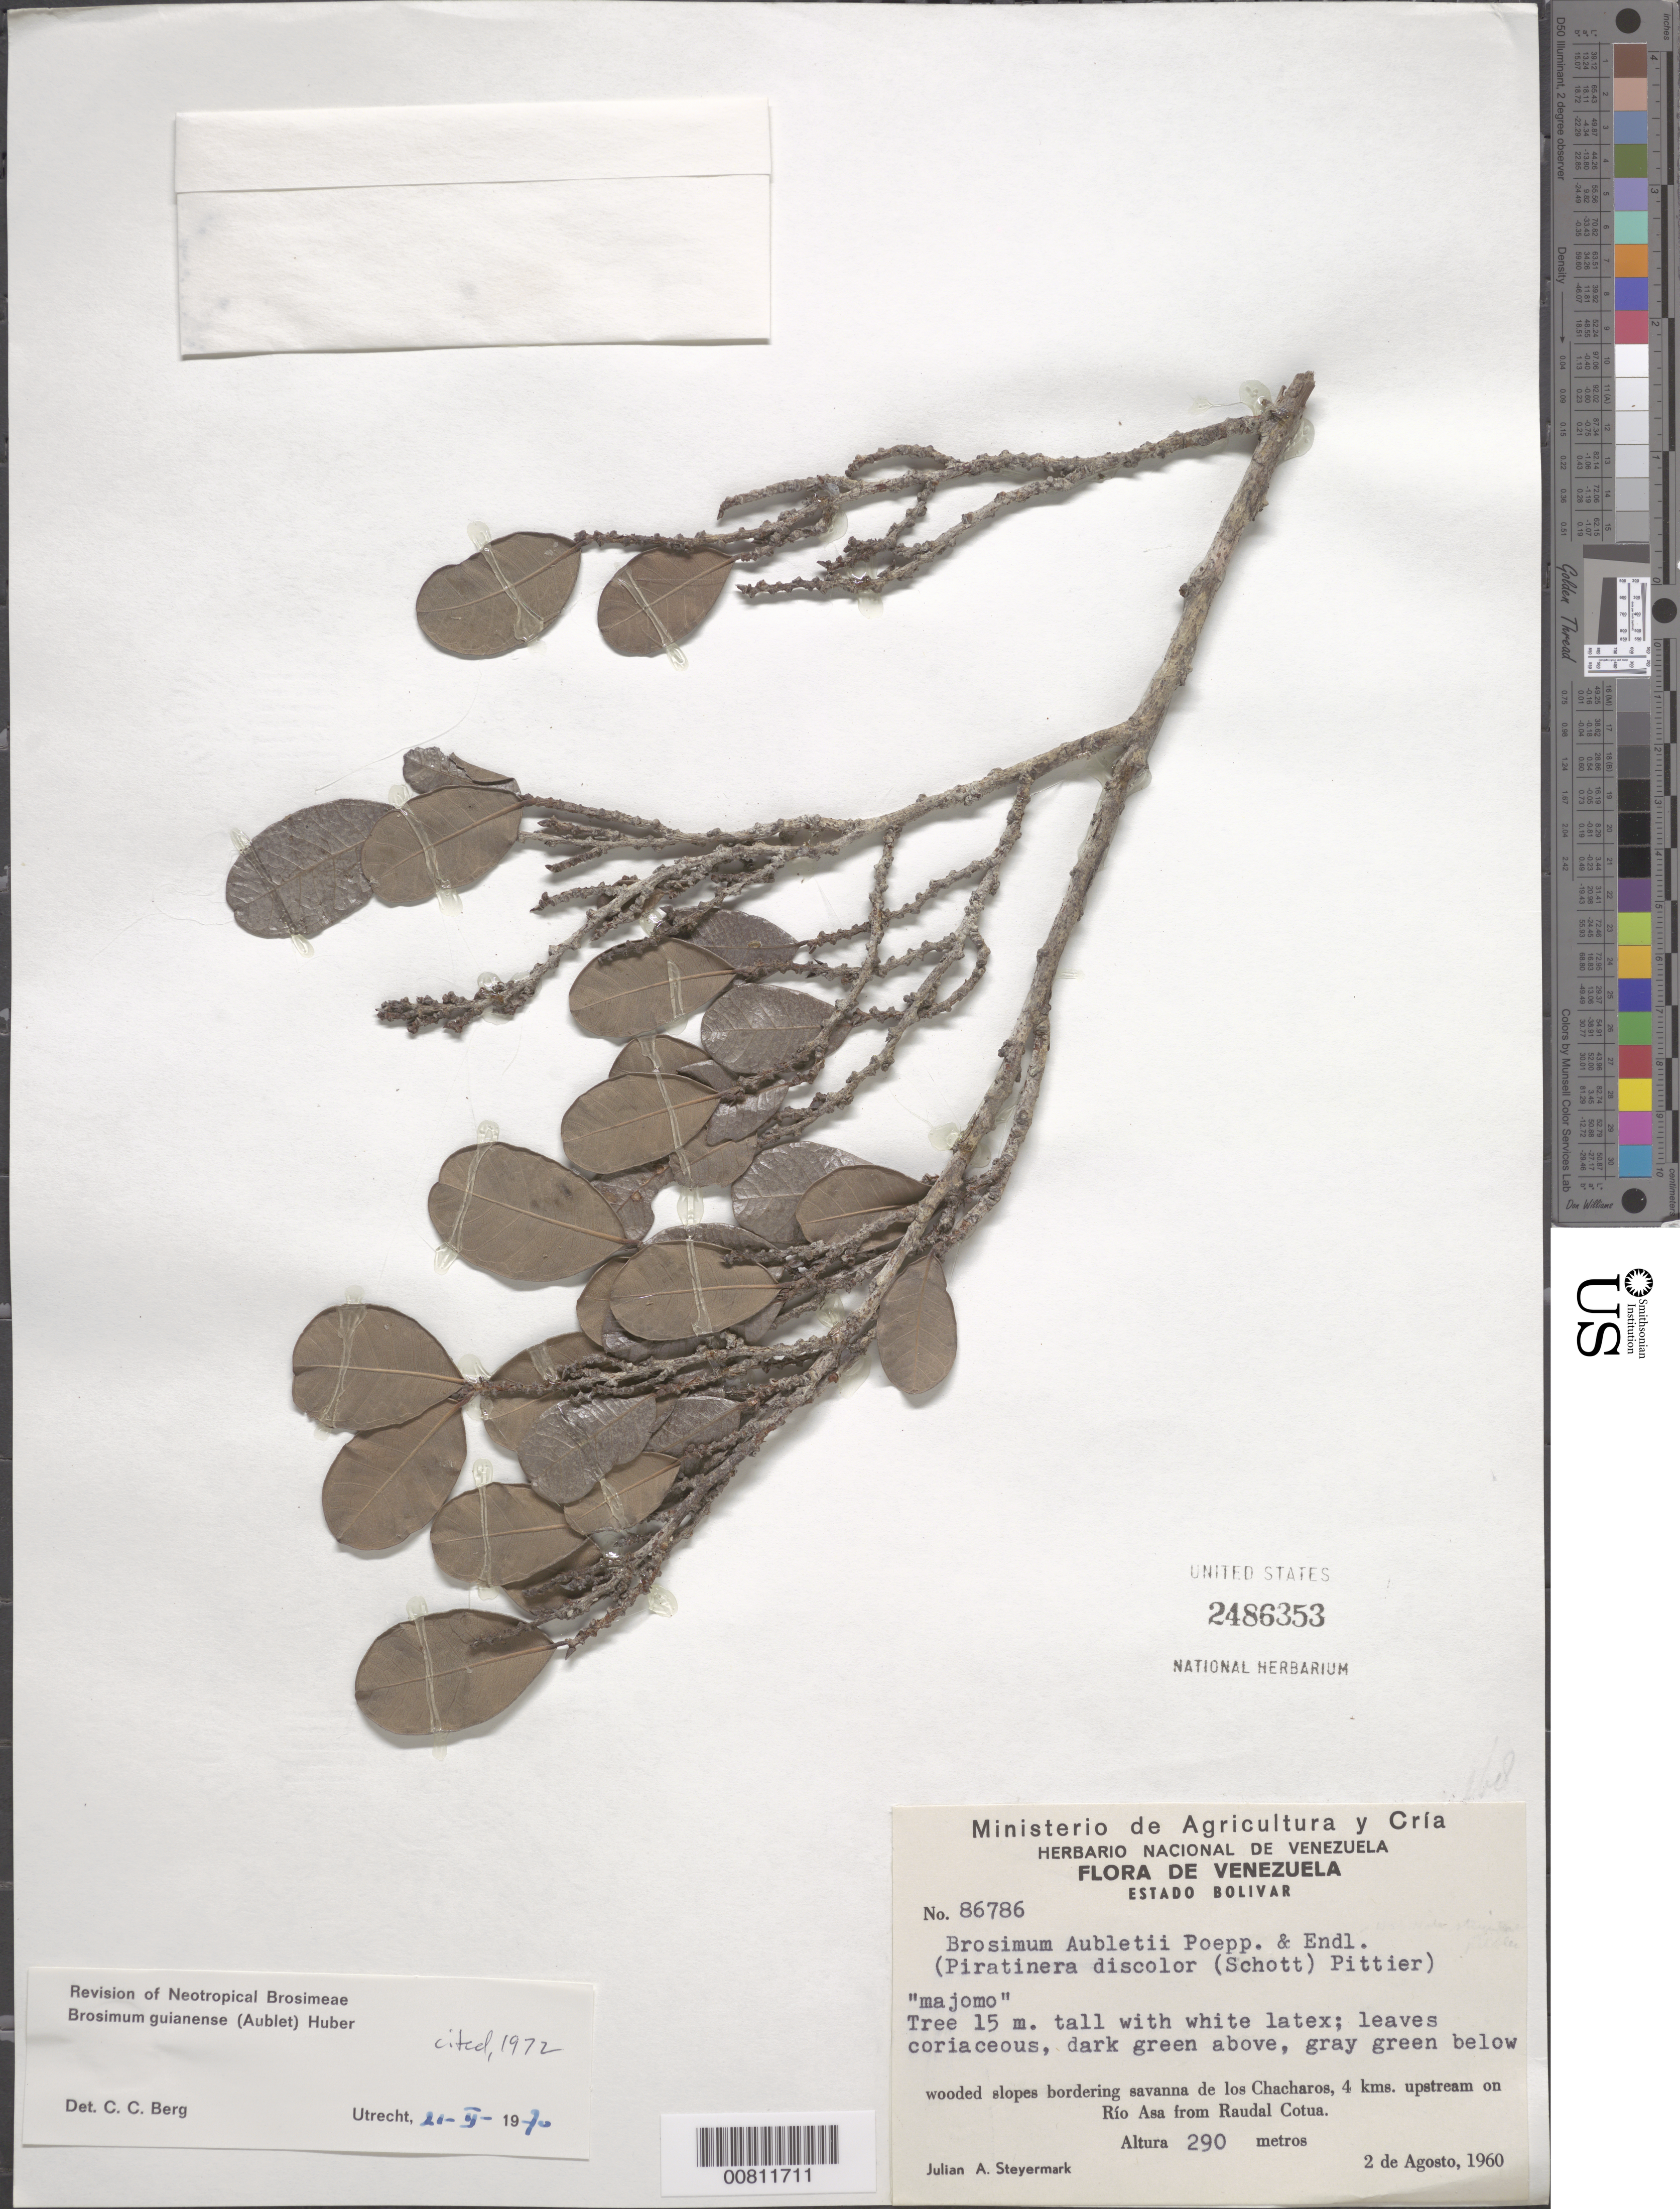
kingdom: Plantae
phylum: Tracheophyta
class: Magnoliopsida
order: Rosales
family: Moraceae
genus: Brosimum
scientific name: Brosimum guianense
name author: (Aubl.) Huber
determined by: Berg, C. C.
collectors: J. Steyermark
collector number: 86786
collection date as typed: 2-Aug-60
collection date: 1960-08-02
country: Venezuela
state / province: Bolívar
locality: Los Chacharos, 4 km upstream on Río Asa from Raudal Cotua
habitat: Wooded slopes bordering savanna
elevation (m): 290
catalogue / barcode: US 2486353